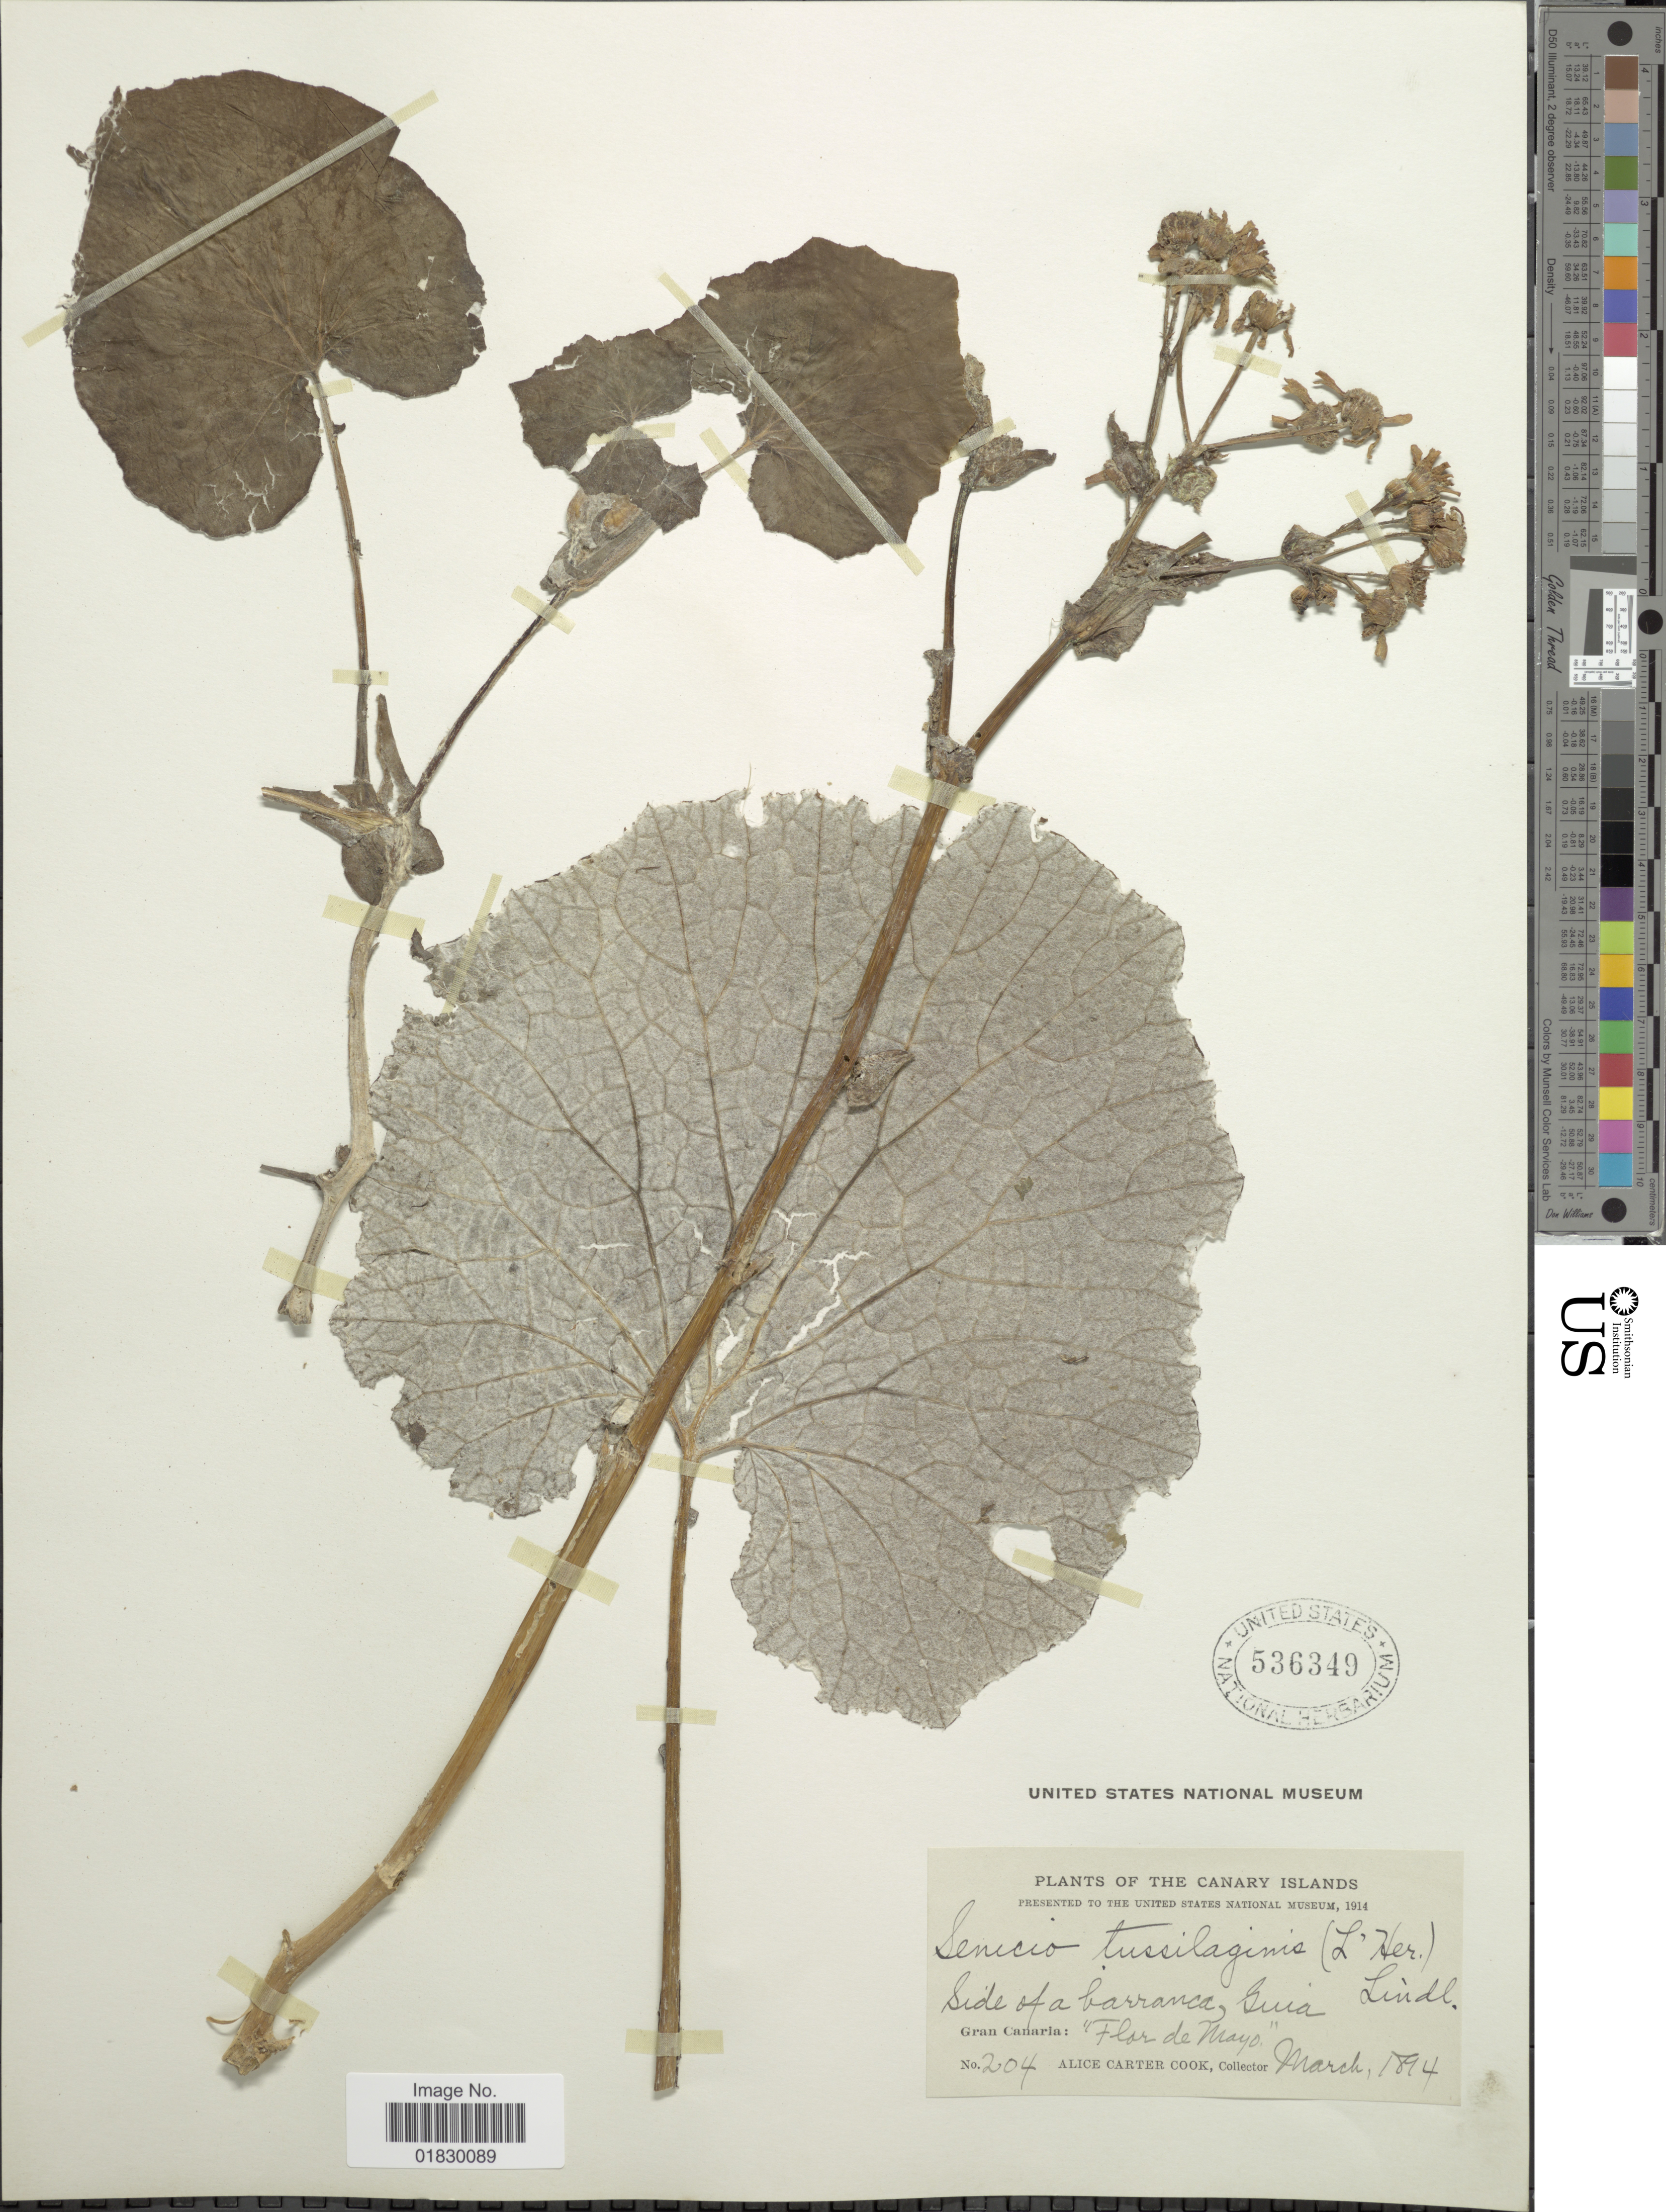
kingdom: Plantae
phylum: Tracheophyta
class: Magnoliopsida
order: Asterales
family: Asteraceae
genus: Pericallis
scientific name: Pericallis tussilaginis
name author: (L'Hér.) D. Don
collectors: Alice C. Cook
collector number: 204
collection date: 1894-03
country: Spain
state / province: Canarias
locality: The Canary Islands, Side of a barranca, Guia, Gran Canaria: Flor de Mayo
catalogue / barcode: US 536349